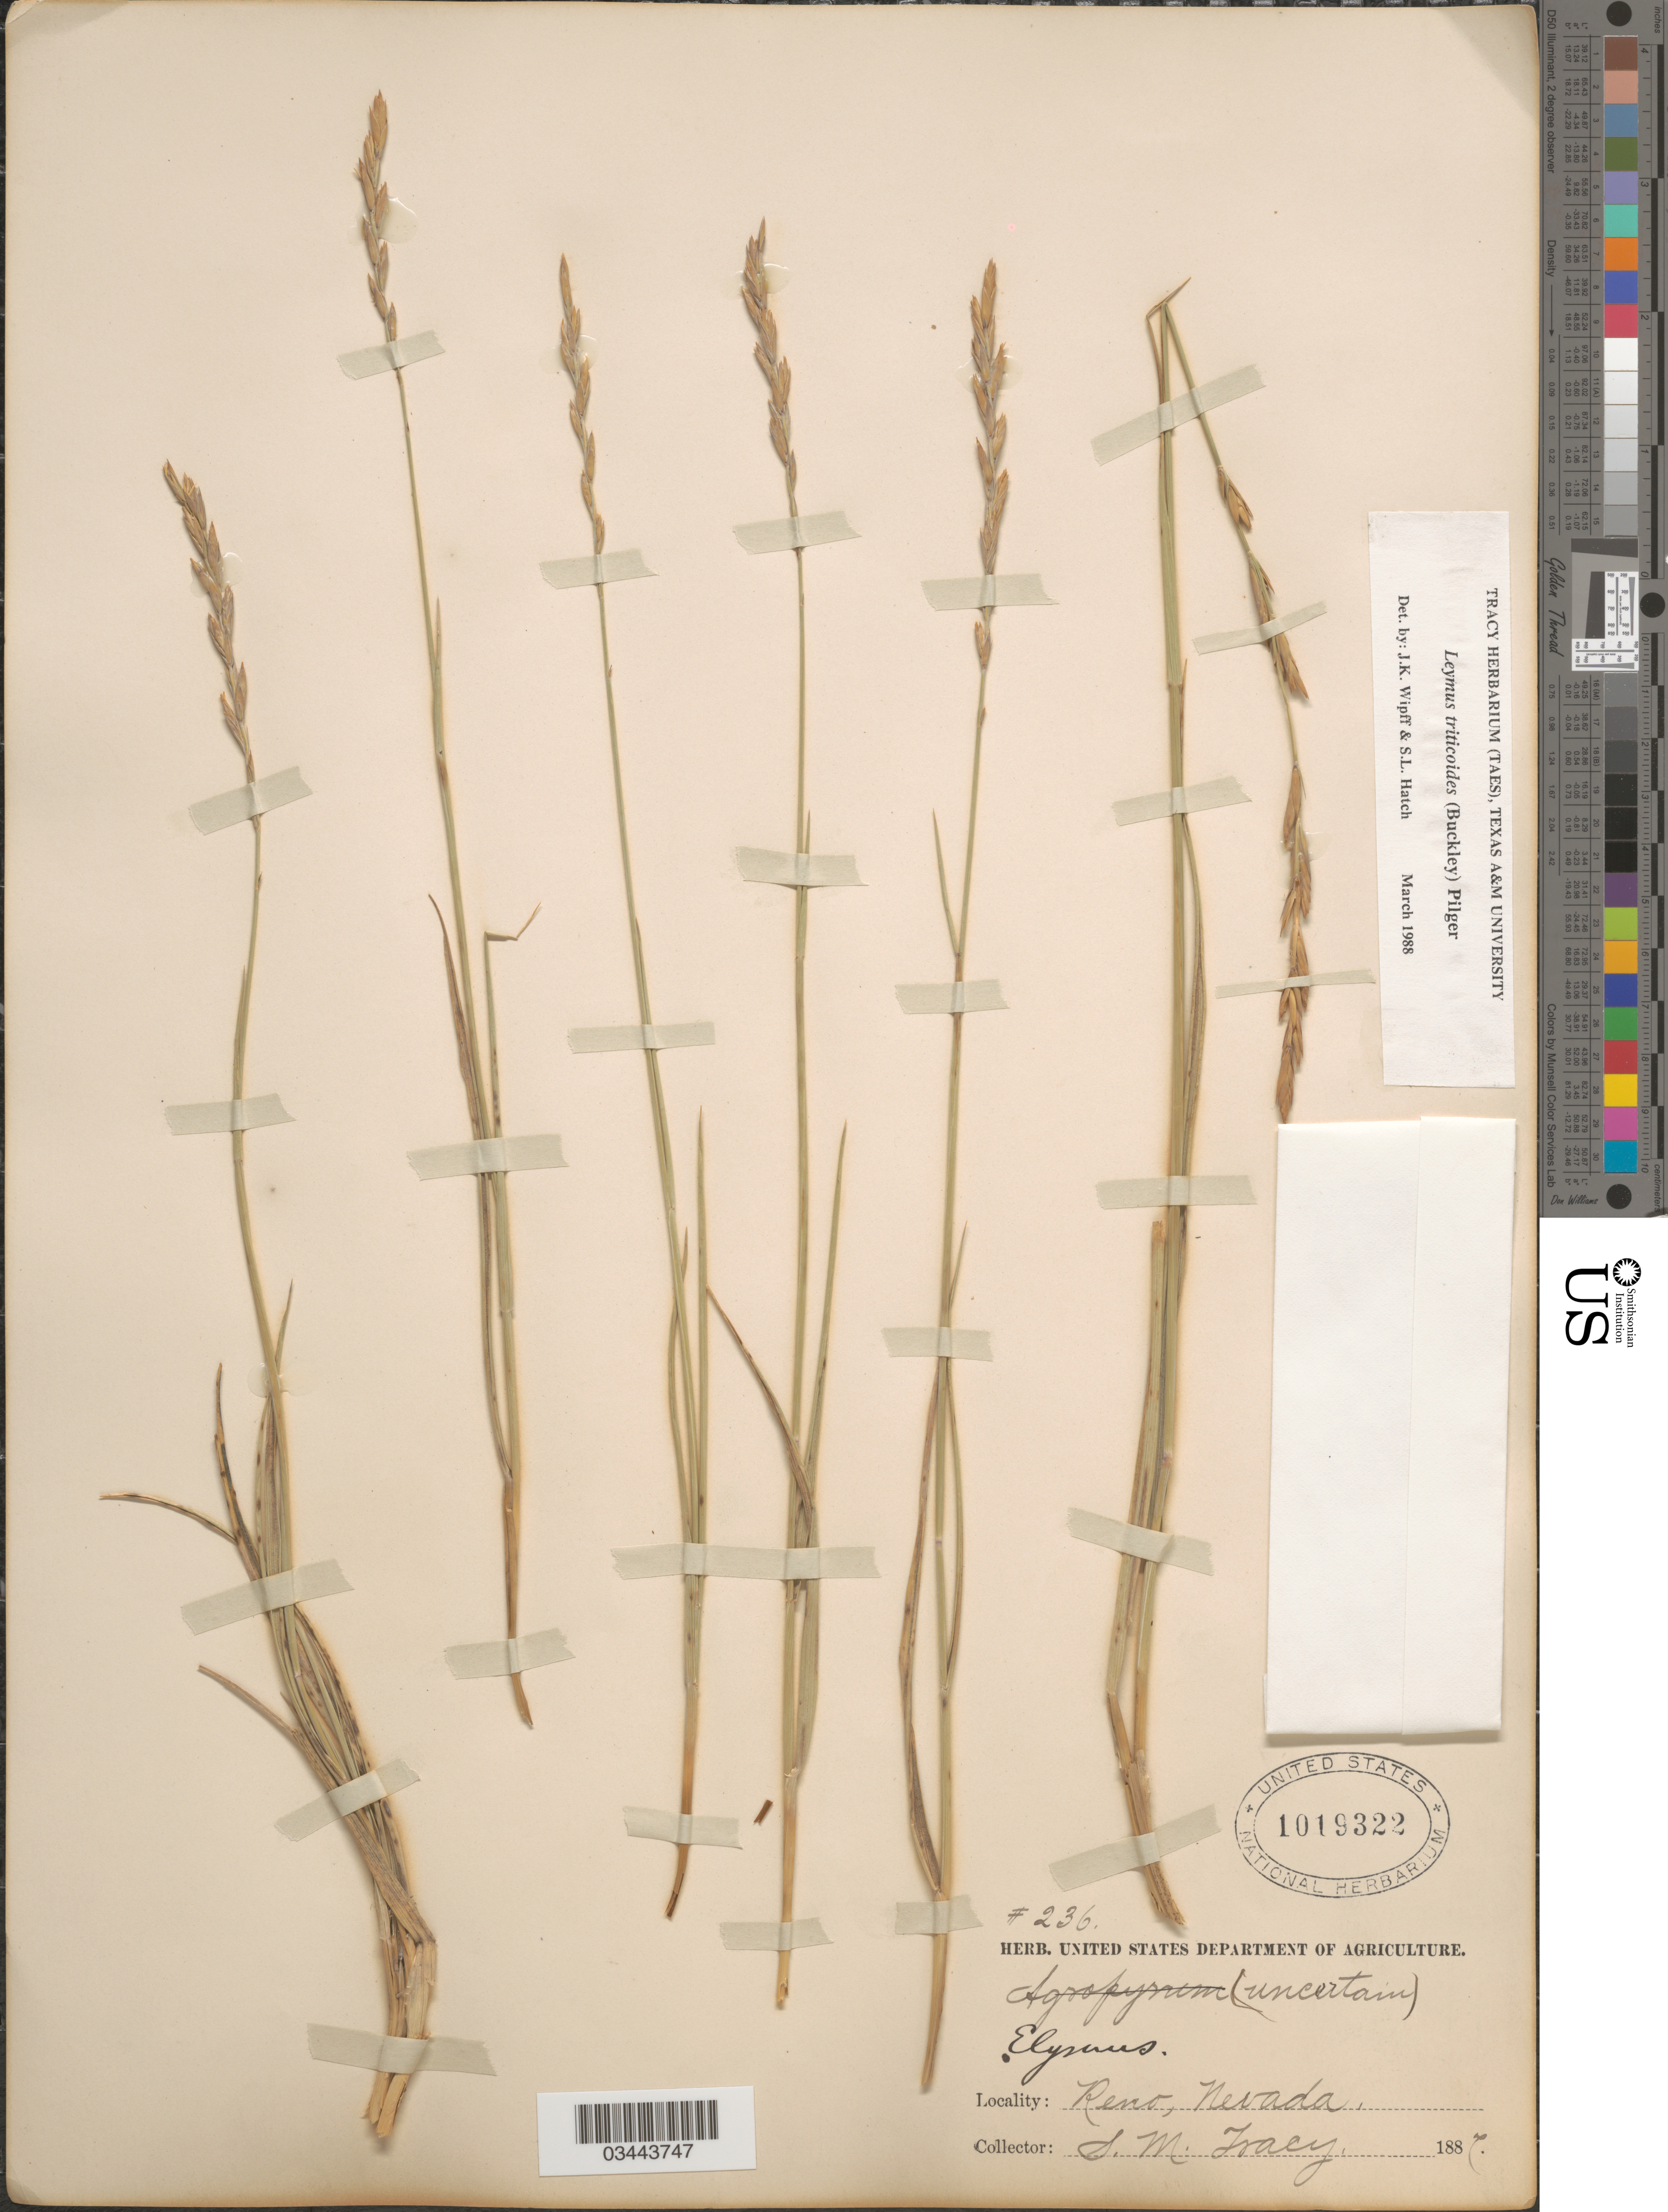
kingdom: Plantae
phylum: Tracheophyta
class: Liliopsida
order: Poales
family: Poaceae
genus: Leymus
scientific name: Leymus triticoides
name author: (Buckley) Pilg.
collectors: S. M. Tracy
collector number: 236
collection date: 1887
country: United States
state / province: Nevada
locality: Reno.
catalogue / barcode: US 1019322